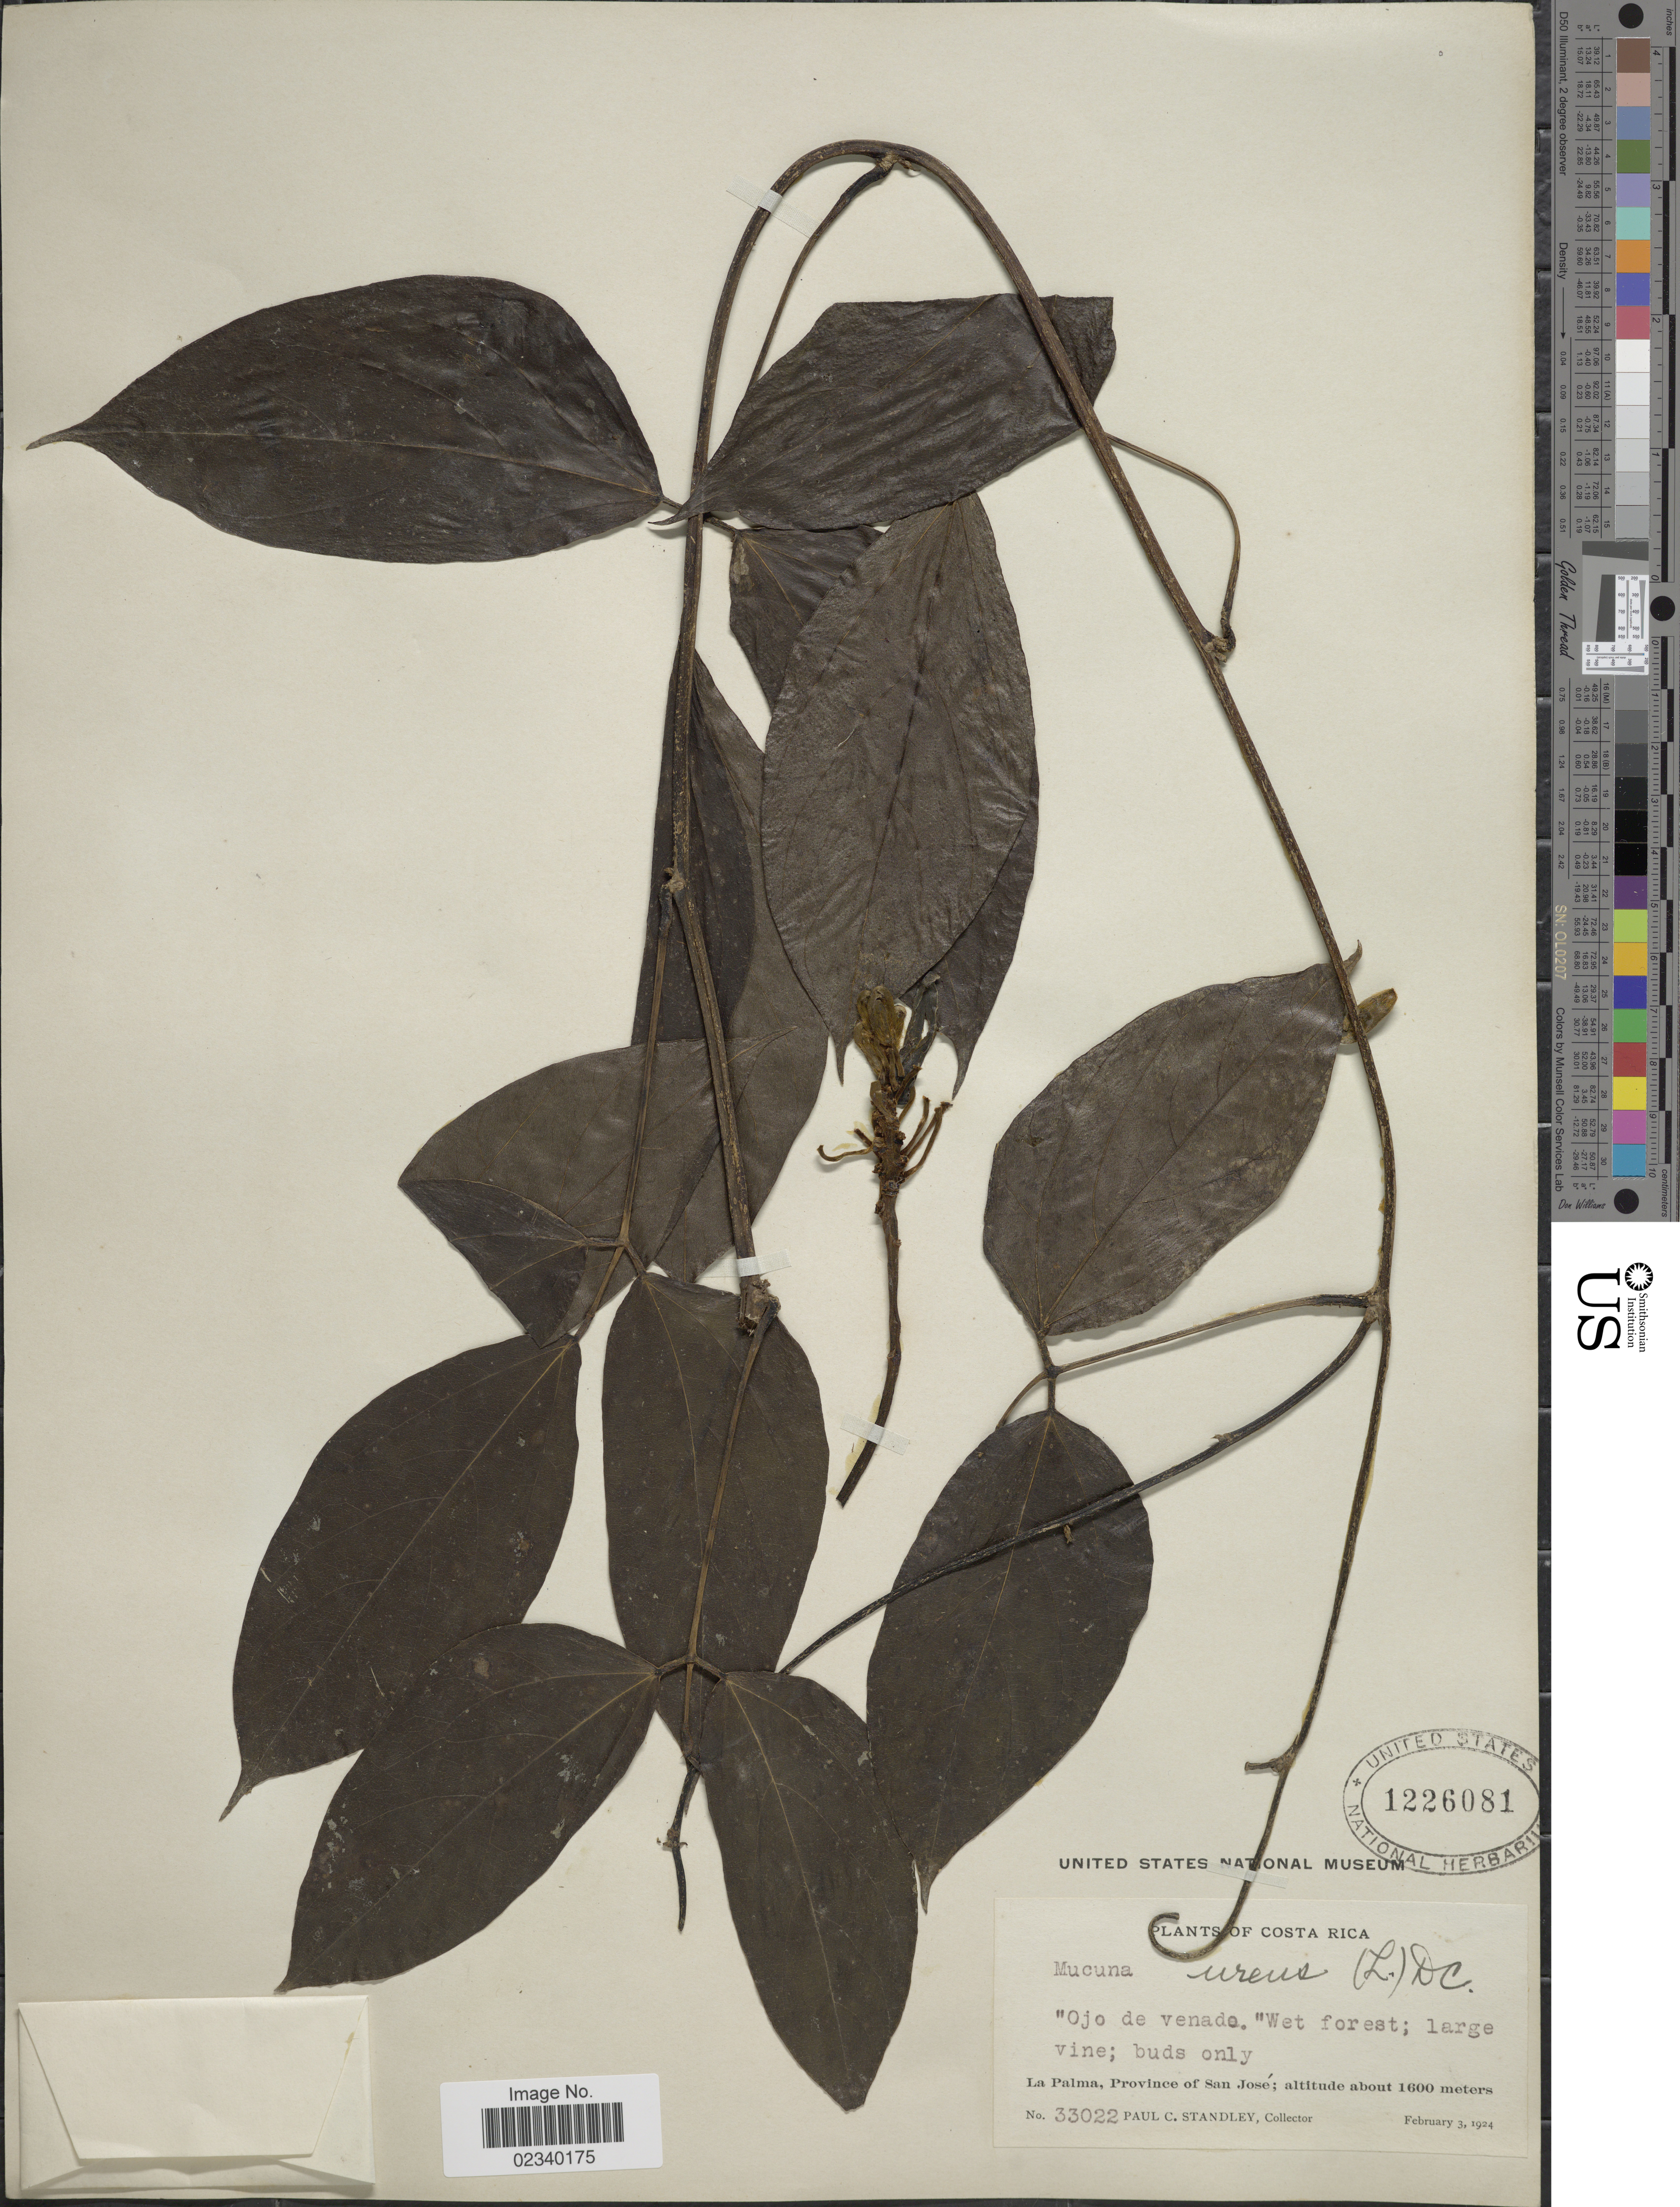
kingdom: Plantae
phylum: Tracheophyta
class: Magnoliopsida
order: Fabales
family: Fabaceae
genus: Mucuna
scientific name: Mucuna urens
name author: (L.) Medik.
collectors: P. C. Standley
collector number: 33022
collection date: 1924-02-03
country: Costa Rica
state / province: San José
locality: La Palma, Province of San Jose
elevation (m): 1600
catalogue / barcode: US 1226081